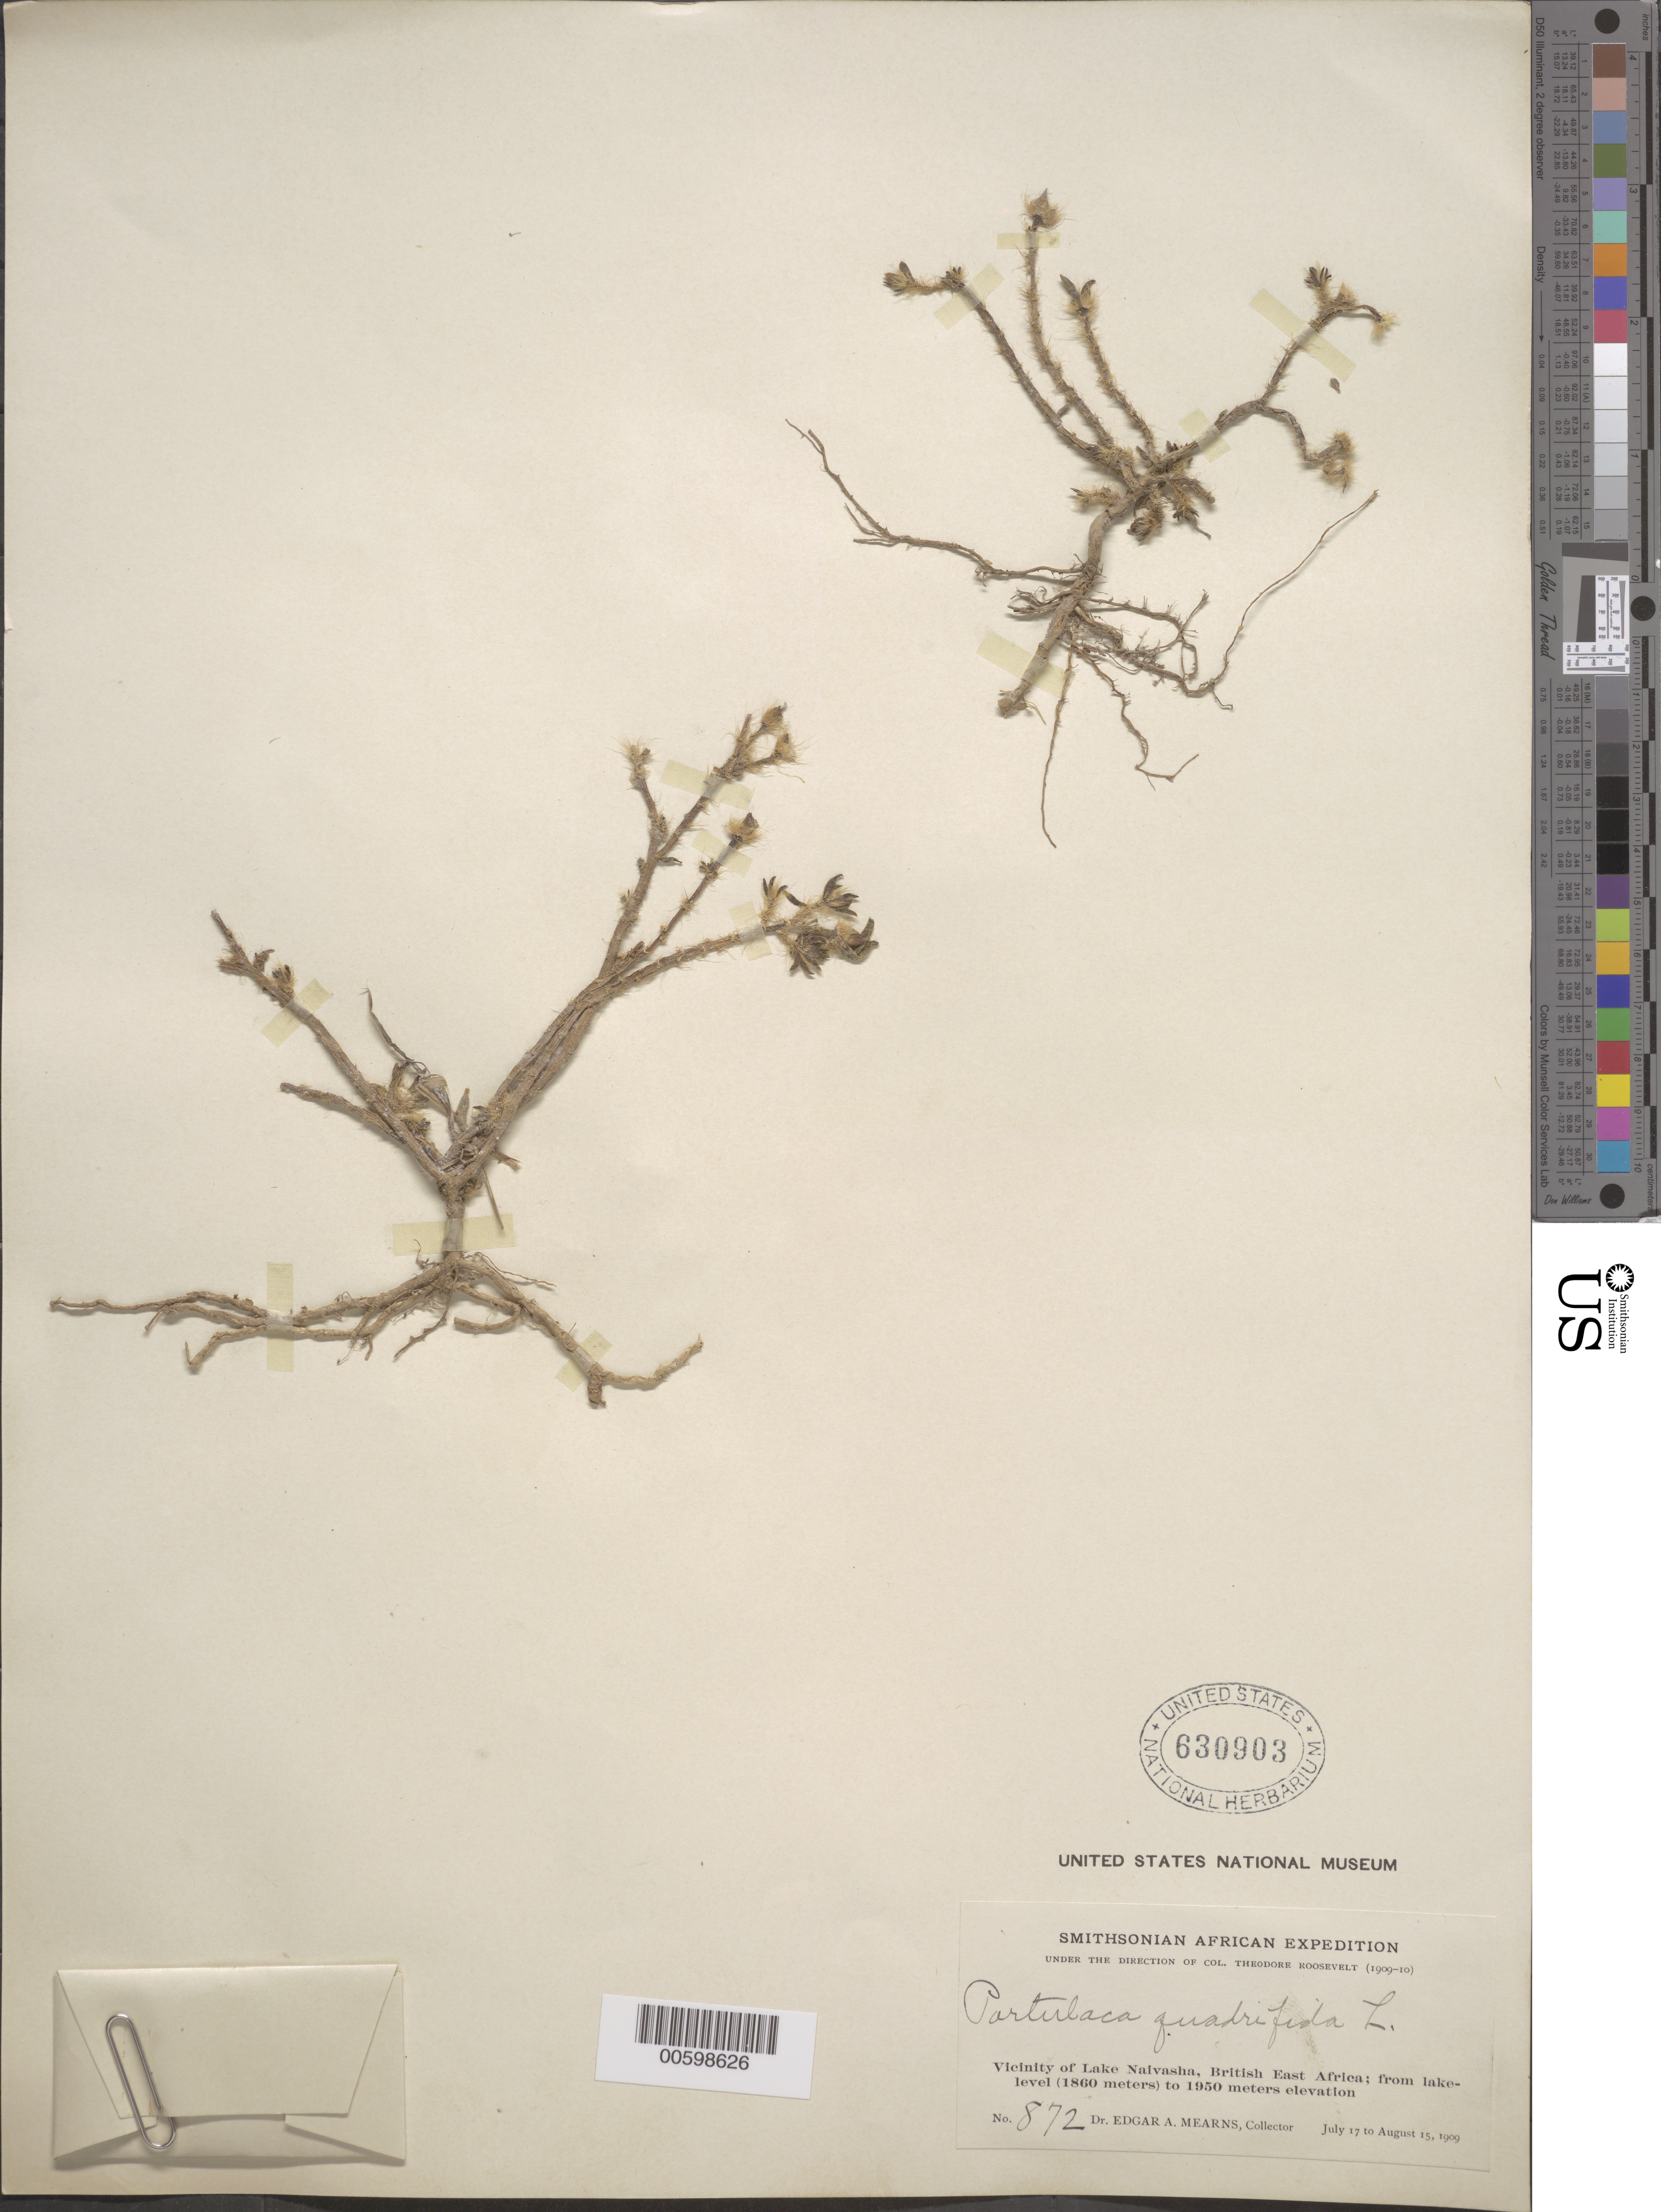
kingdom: Plantae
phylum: Tracheophyta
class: Magnoliopsida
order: Caryophyllales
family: Portulacaceae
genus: Portulaca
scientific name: Portulaca quadrifida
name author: L.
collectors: E. A. Mearns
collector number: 872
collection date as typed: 17 Jul 1909 to 15 Aug 1909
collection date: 1909-07-17/1909-08-15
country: Kenya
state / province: Nakuru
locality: Vicinity of Lake Naivasha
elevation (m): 1860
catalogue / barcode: US 630903